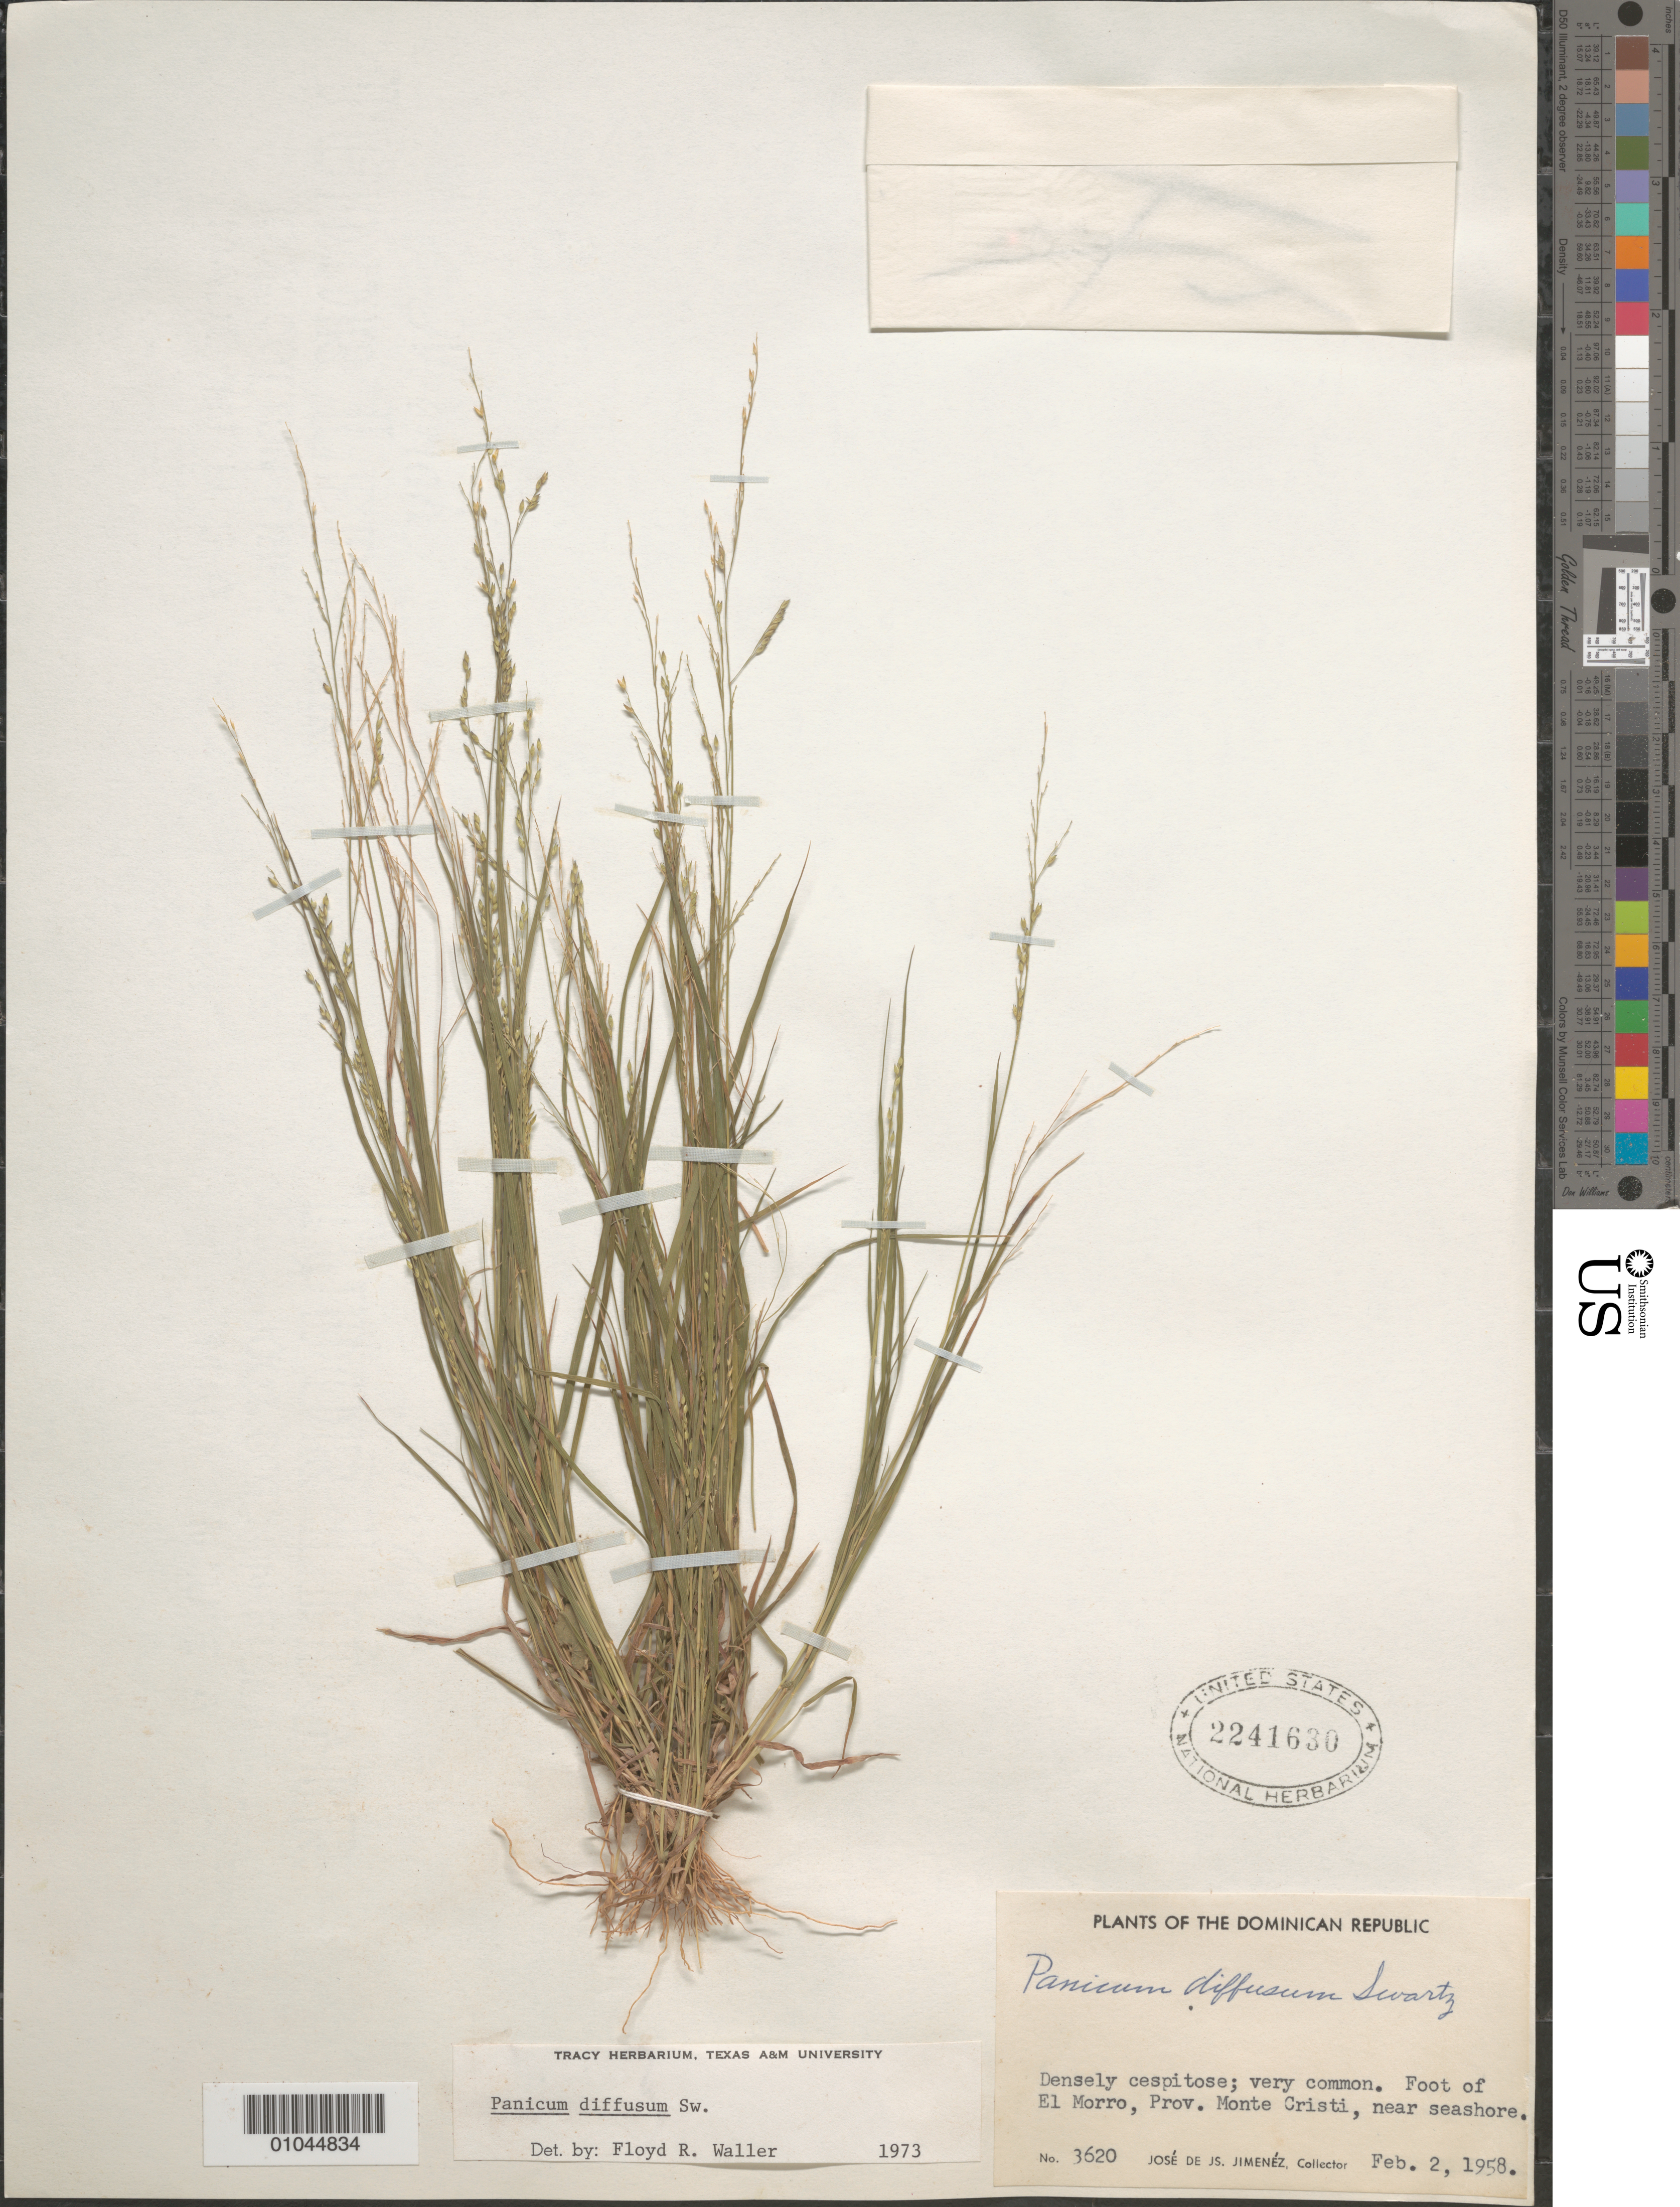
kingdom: Plantae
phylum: Tracheophyta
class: Liliopsida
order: Poales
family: Poaceae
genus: Panicum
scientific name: Panicum diffusum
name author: Sw.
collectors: J. J. Jiménez Almonte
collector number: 3620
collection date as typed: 02 Feb 1958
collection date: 1958-02-02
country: Dominican Republic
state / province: Monte Cristi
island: Hispaniola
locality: Foot of El Morro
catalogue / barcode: US 2241630